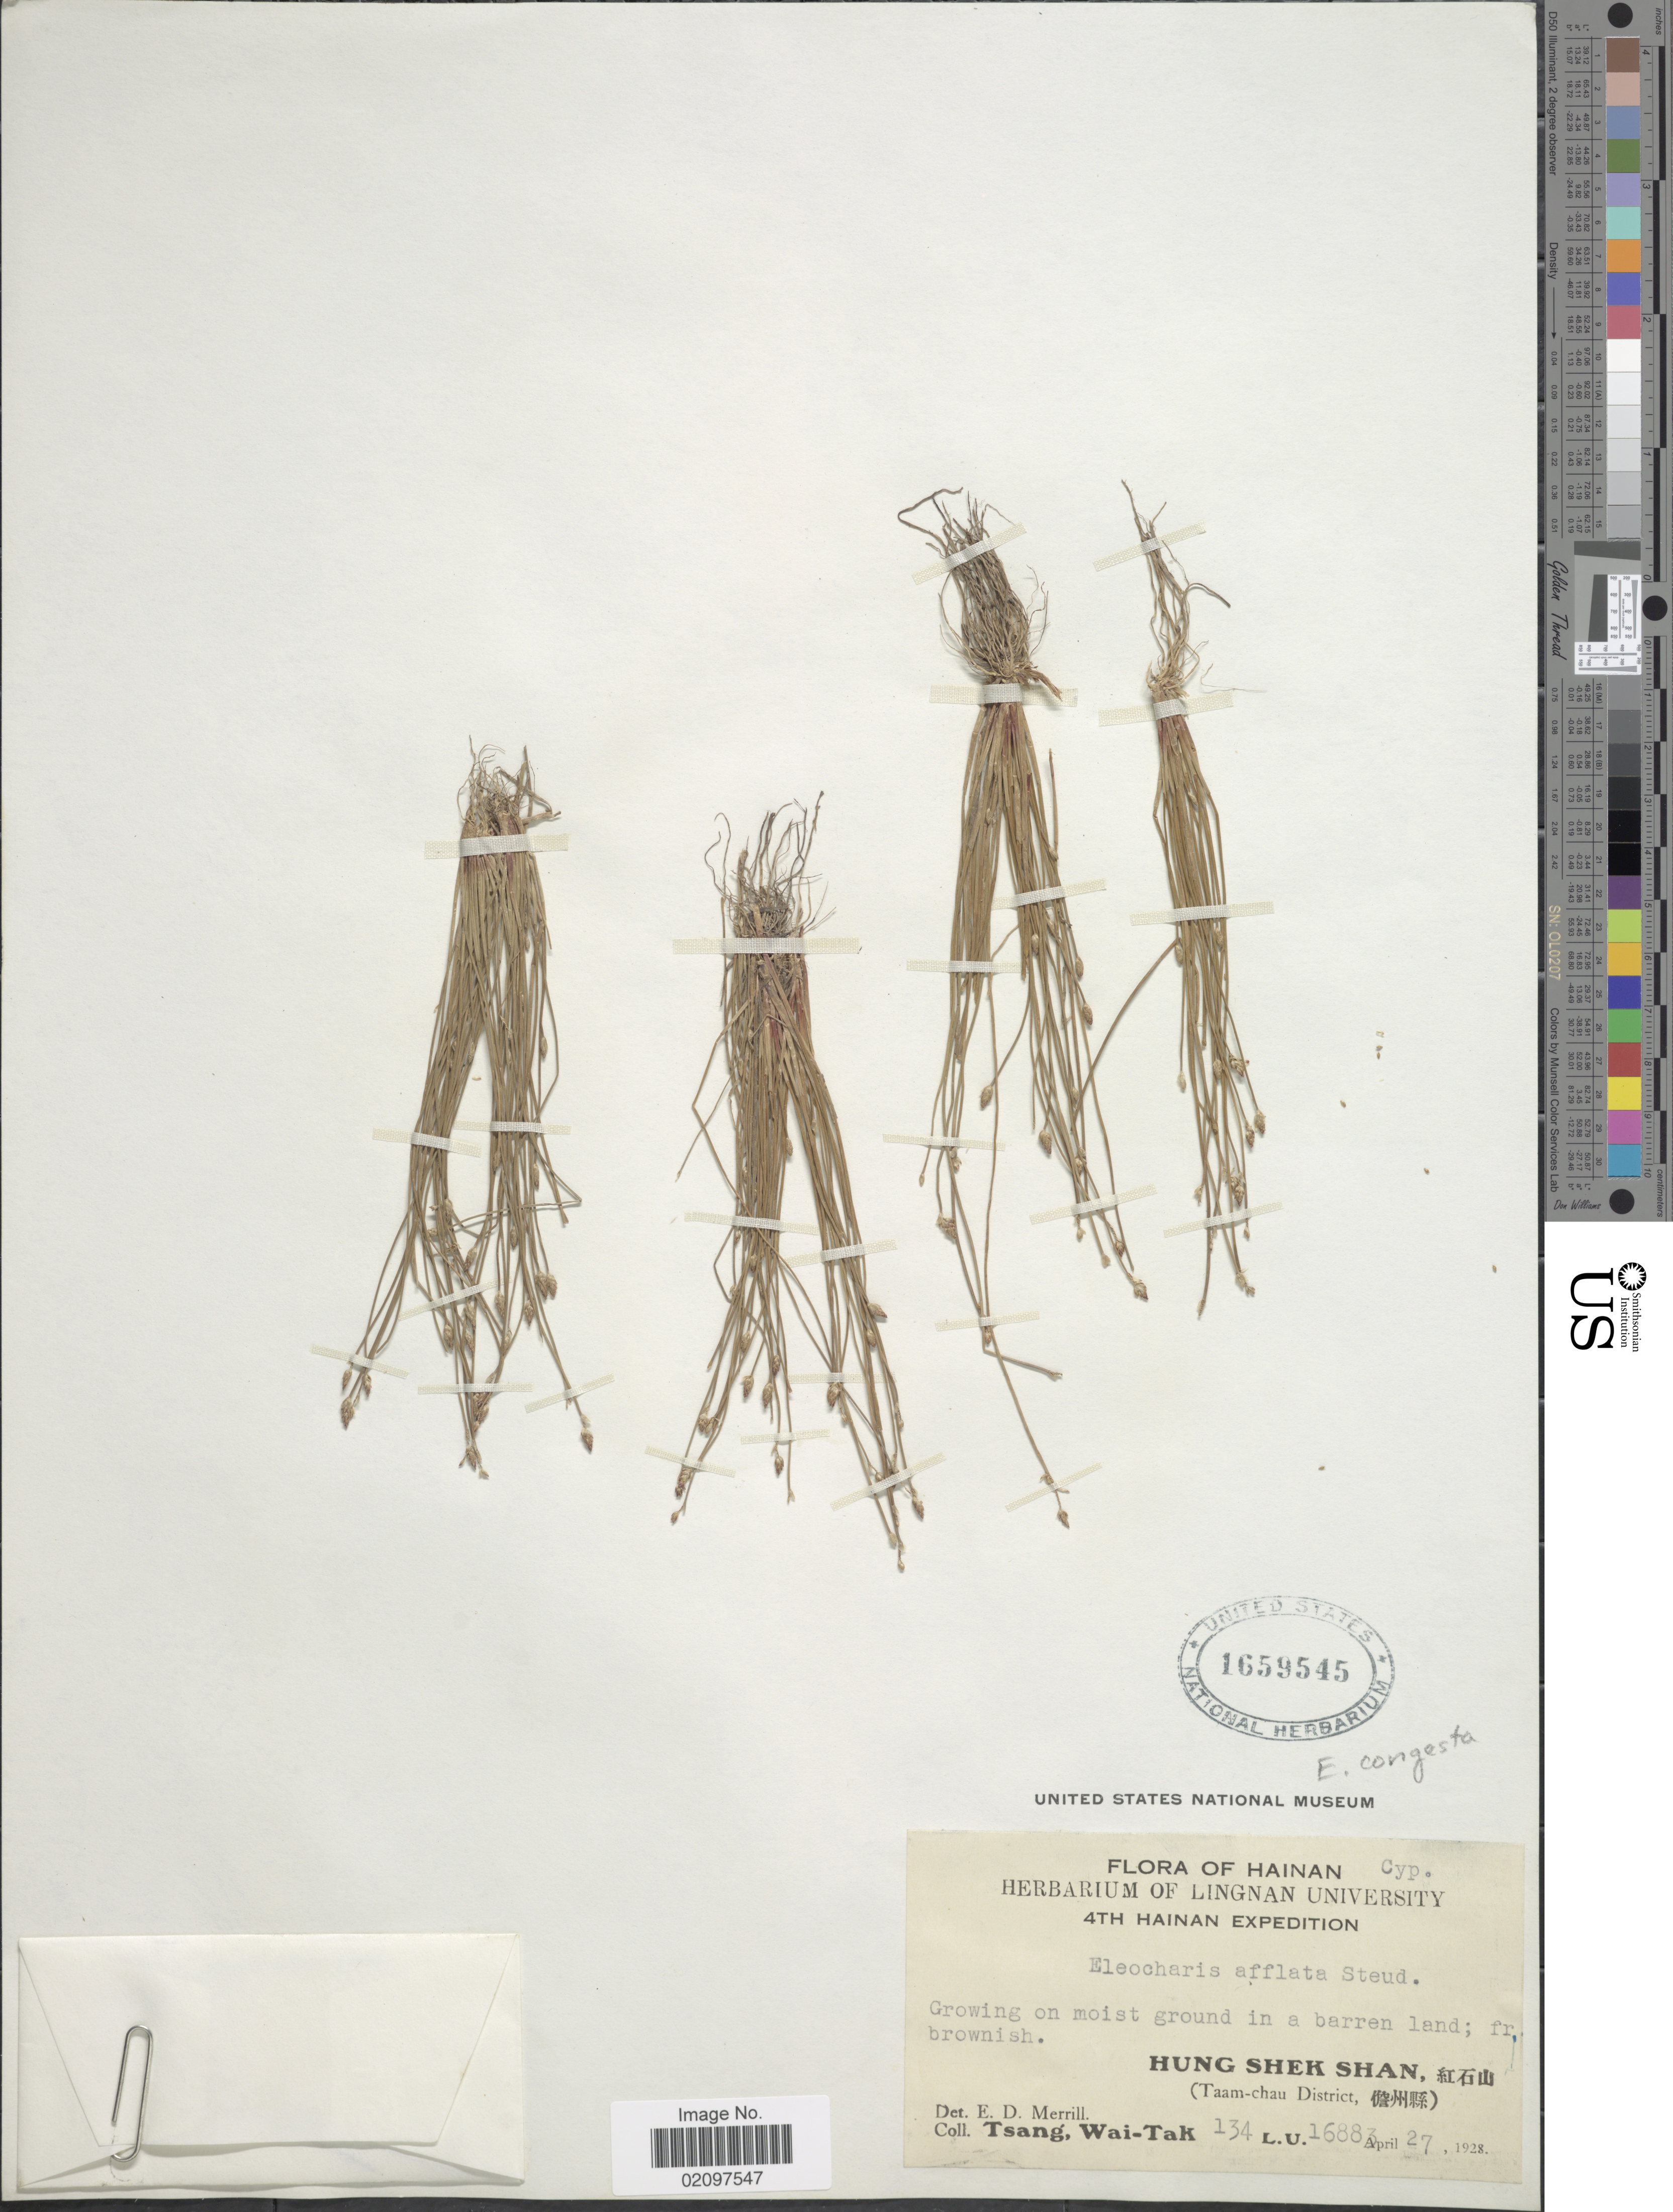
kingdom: Plantae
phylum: Tracheophyta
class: Liliopsida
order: Poales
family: Cyperaceae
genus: Eleocharis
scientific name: Eleocharis congesta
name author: D. Don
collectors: W. T. Tsang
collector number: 134/L.U.16883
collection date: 1928-04-27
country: China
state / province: Hainan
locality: Hung Shek Shan, (Taam-chau District)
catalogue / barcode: US 1659545